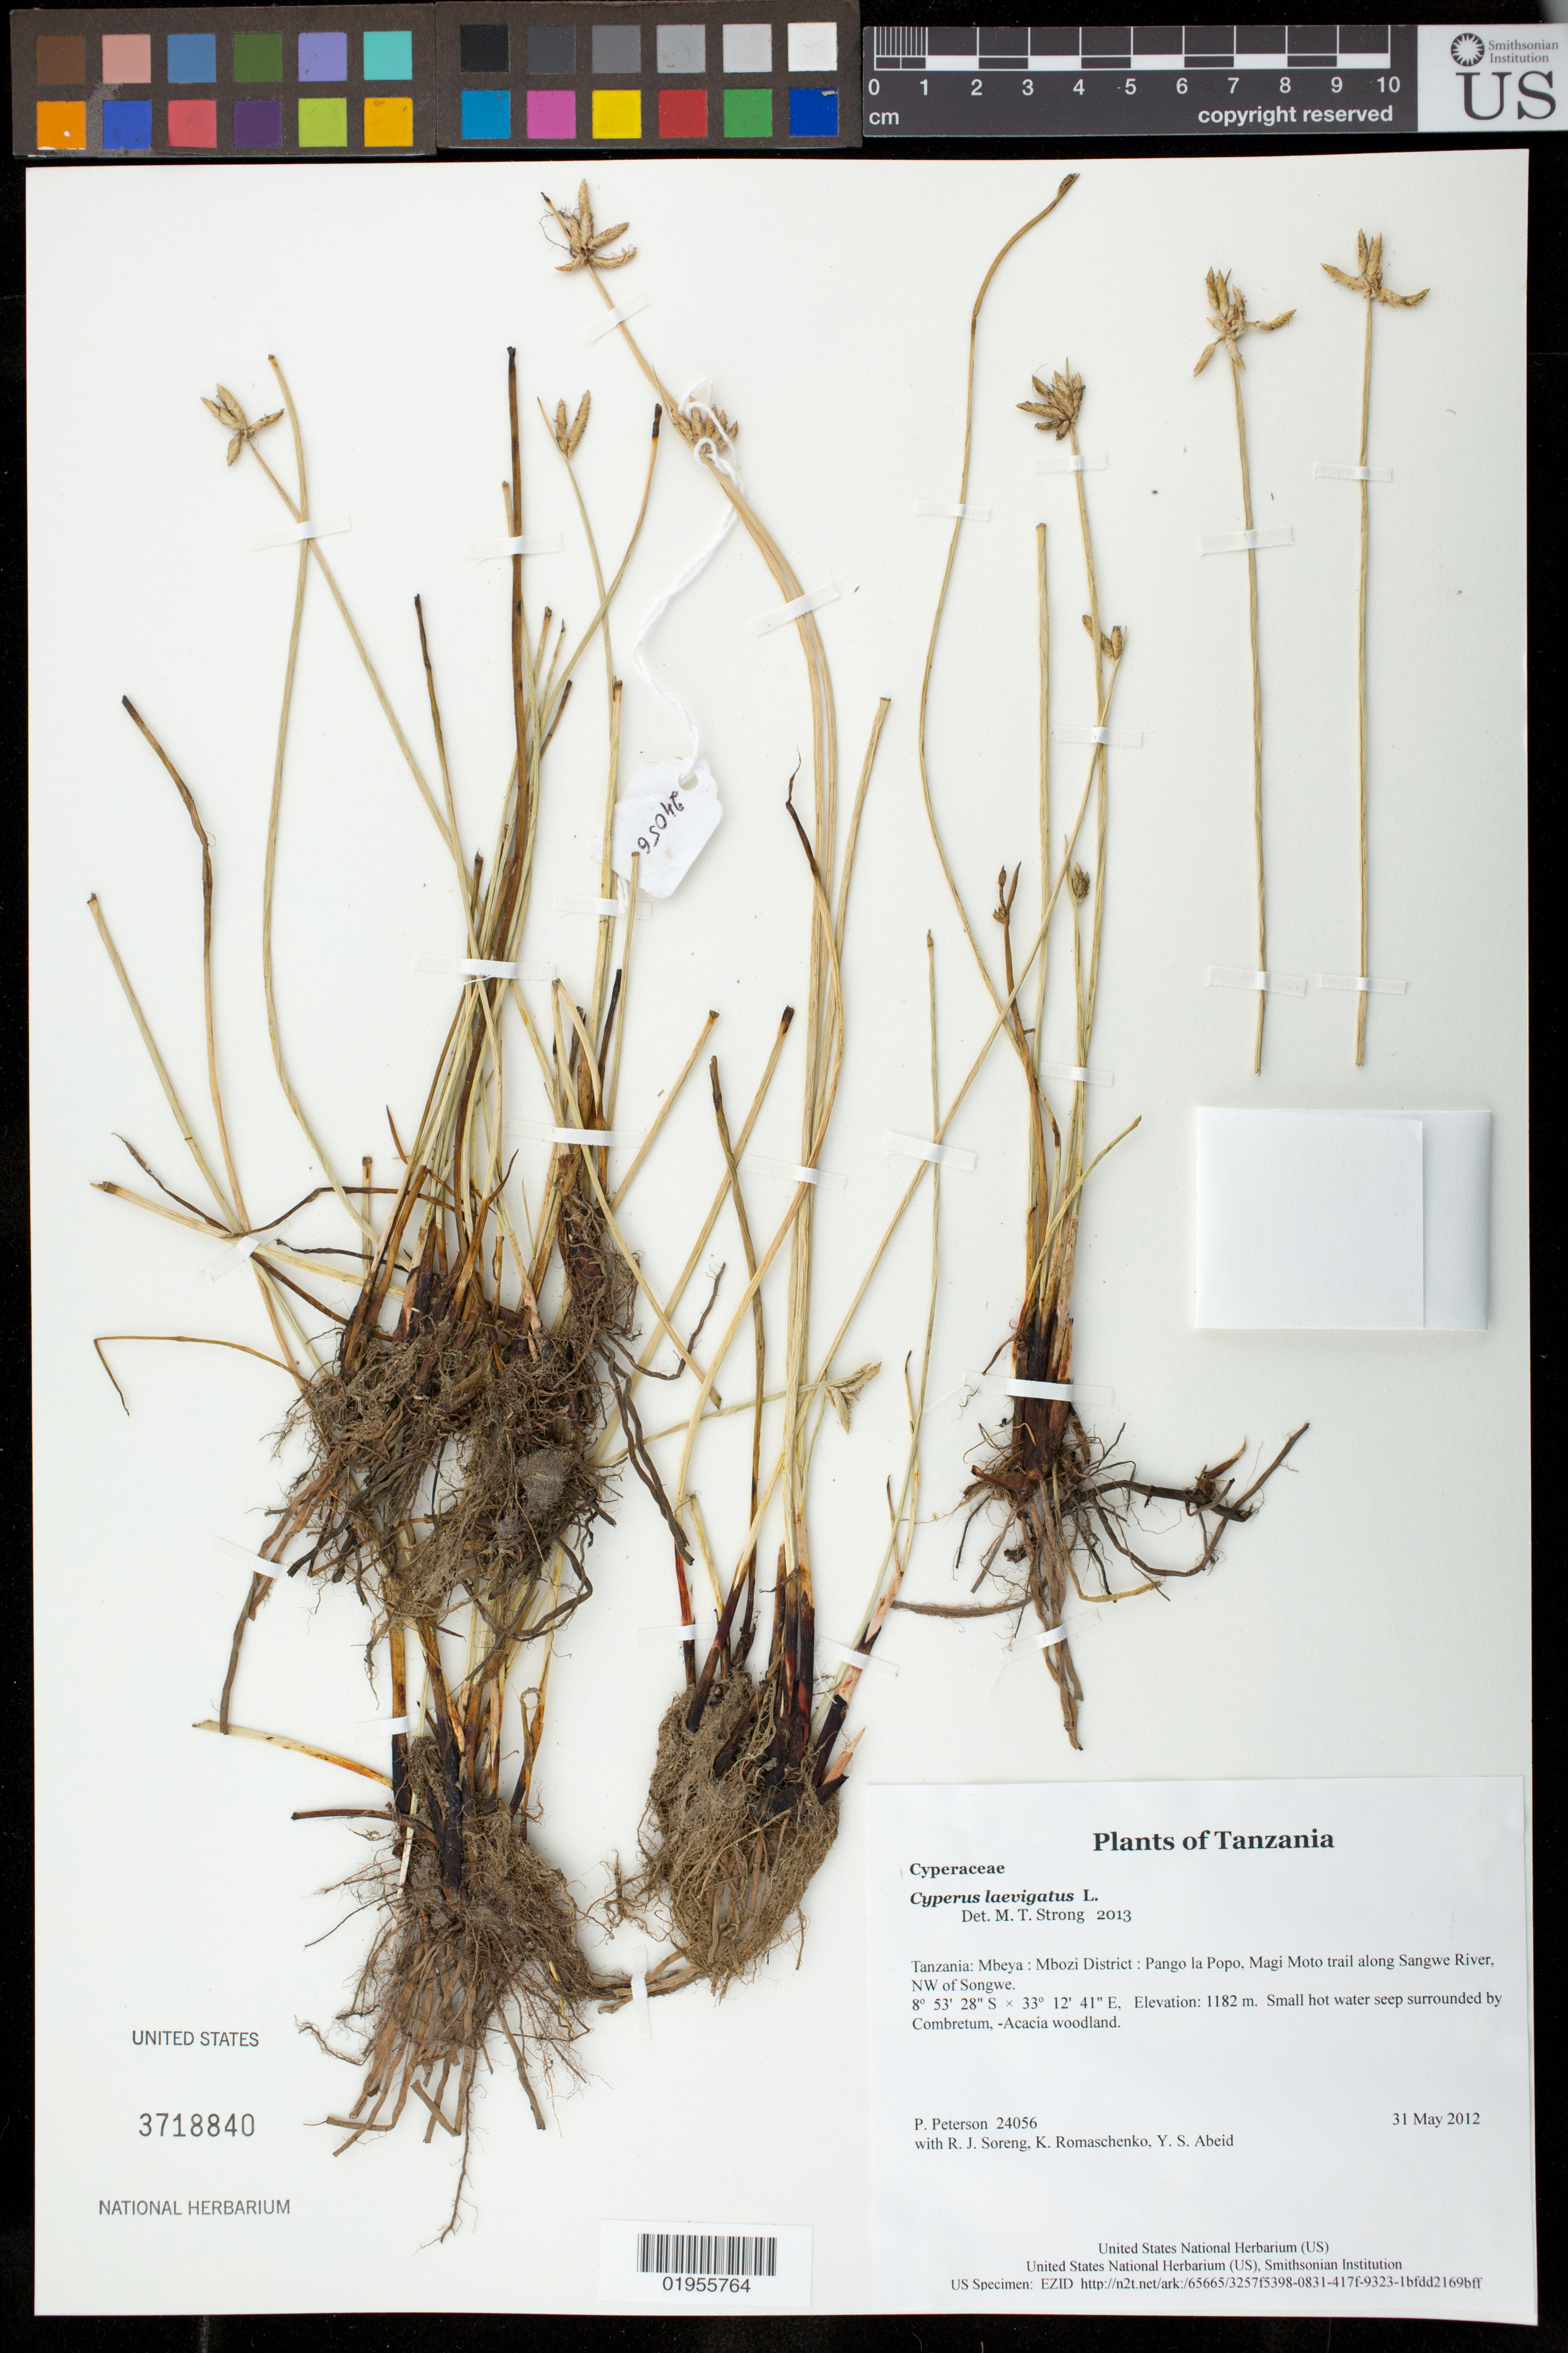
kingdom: Plantae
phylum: Tracheophyta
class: Liliopsida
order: Poales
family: Cyperaceae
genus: Cyperus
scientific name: Cyperus laevigatus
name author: L.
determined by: Strong, Mark T., (BOT), Smithsonian Institution - National Museum of Natural History (UNITED STATES)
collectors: P. M. Peterson, R. J. Soreng, K. Romaschenko & Y. Abeid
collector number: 24056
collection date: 2012-05-31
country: Tanzania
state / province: Mbeya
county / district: Mbozi District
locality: Pango la Popo, Magi Moto trail along Sangwe River, NW of Songwe.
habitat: Small hot water seep surrounded by Combretum, -Acacia woodland.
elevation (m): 1182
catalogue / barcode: US 3718840